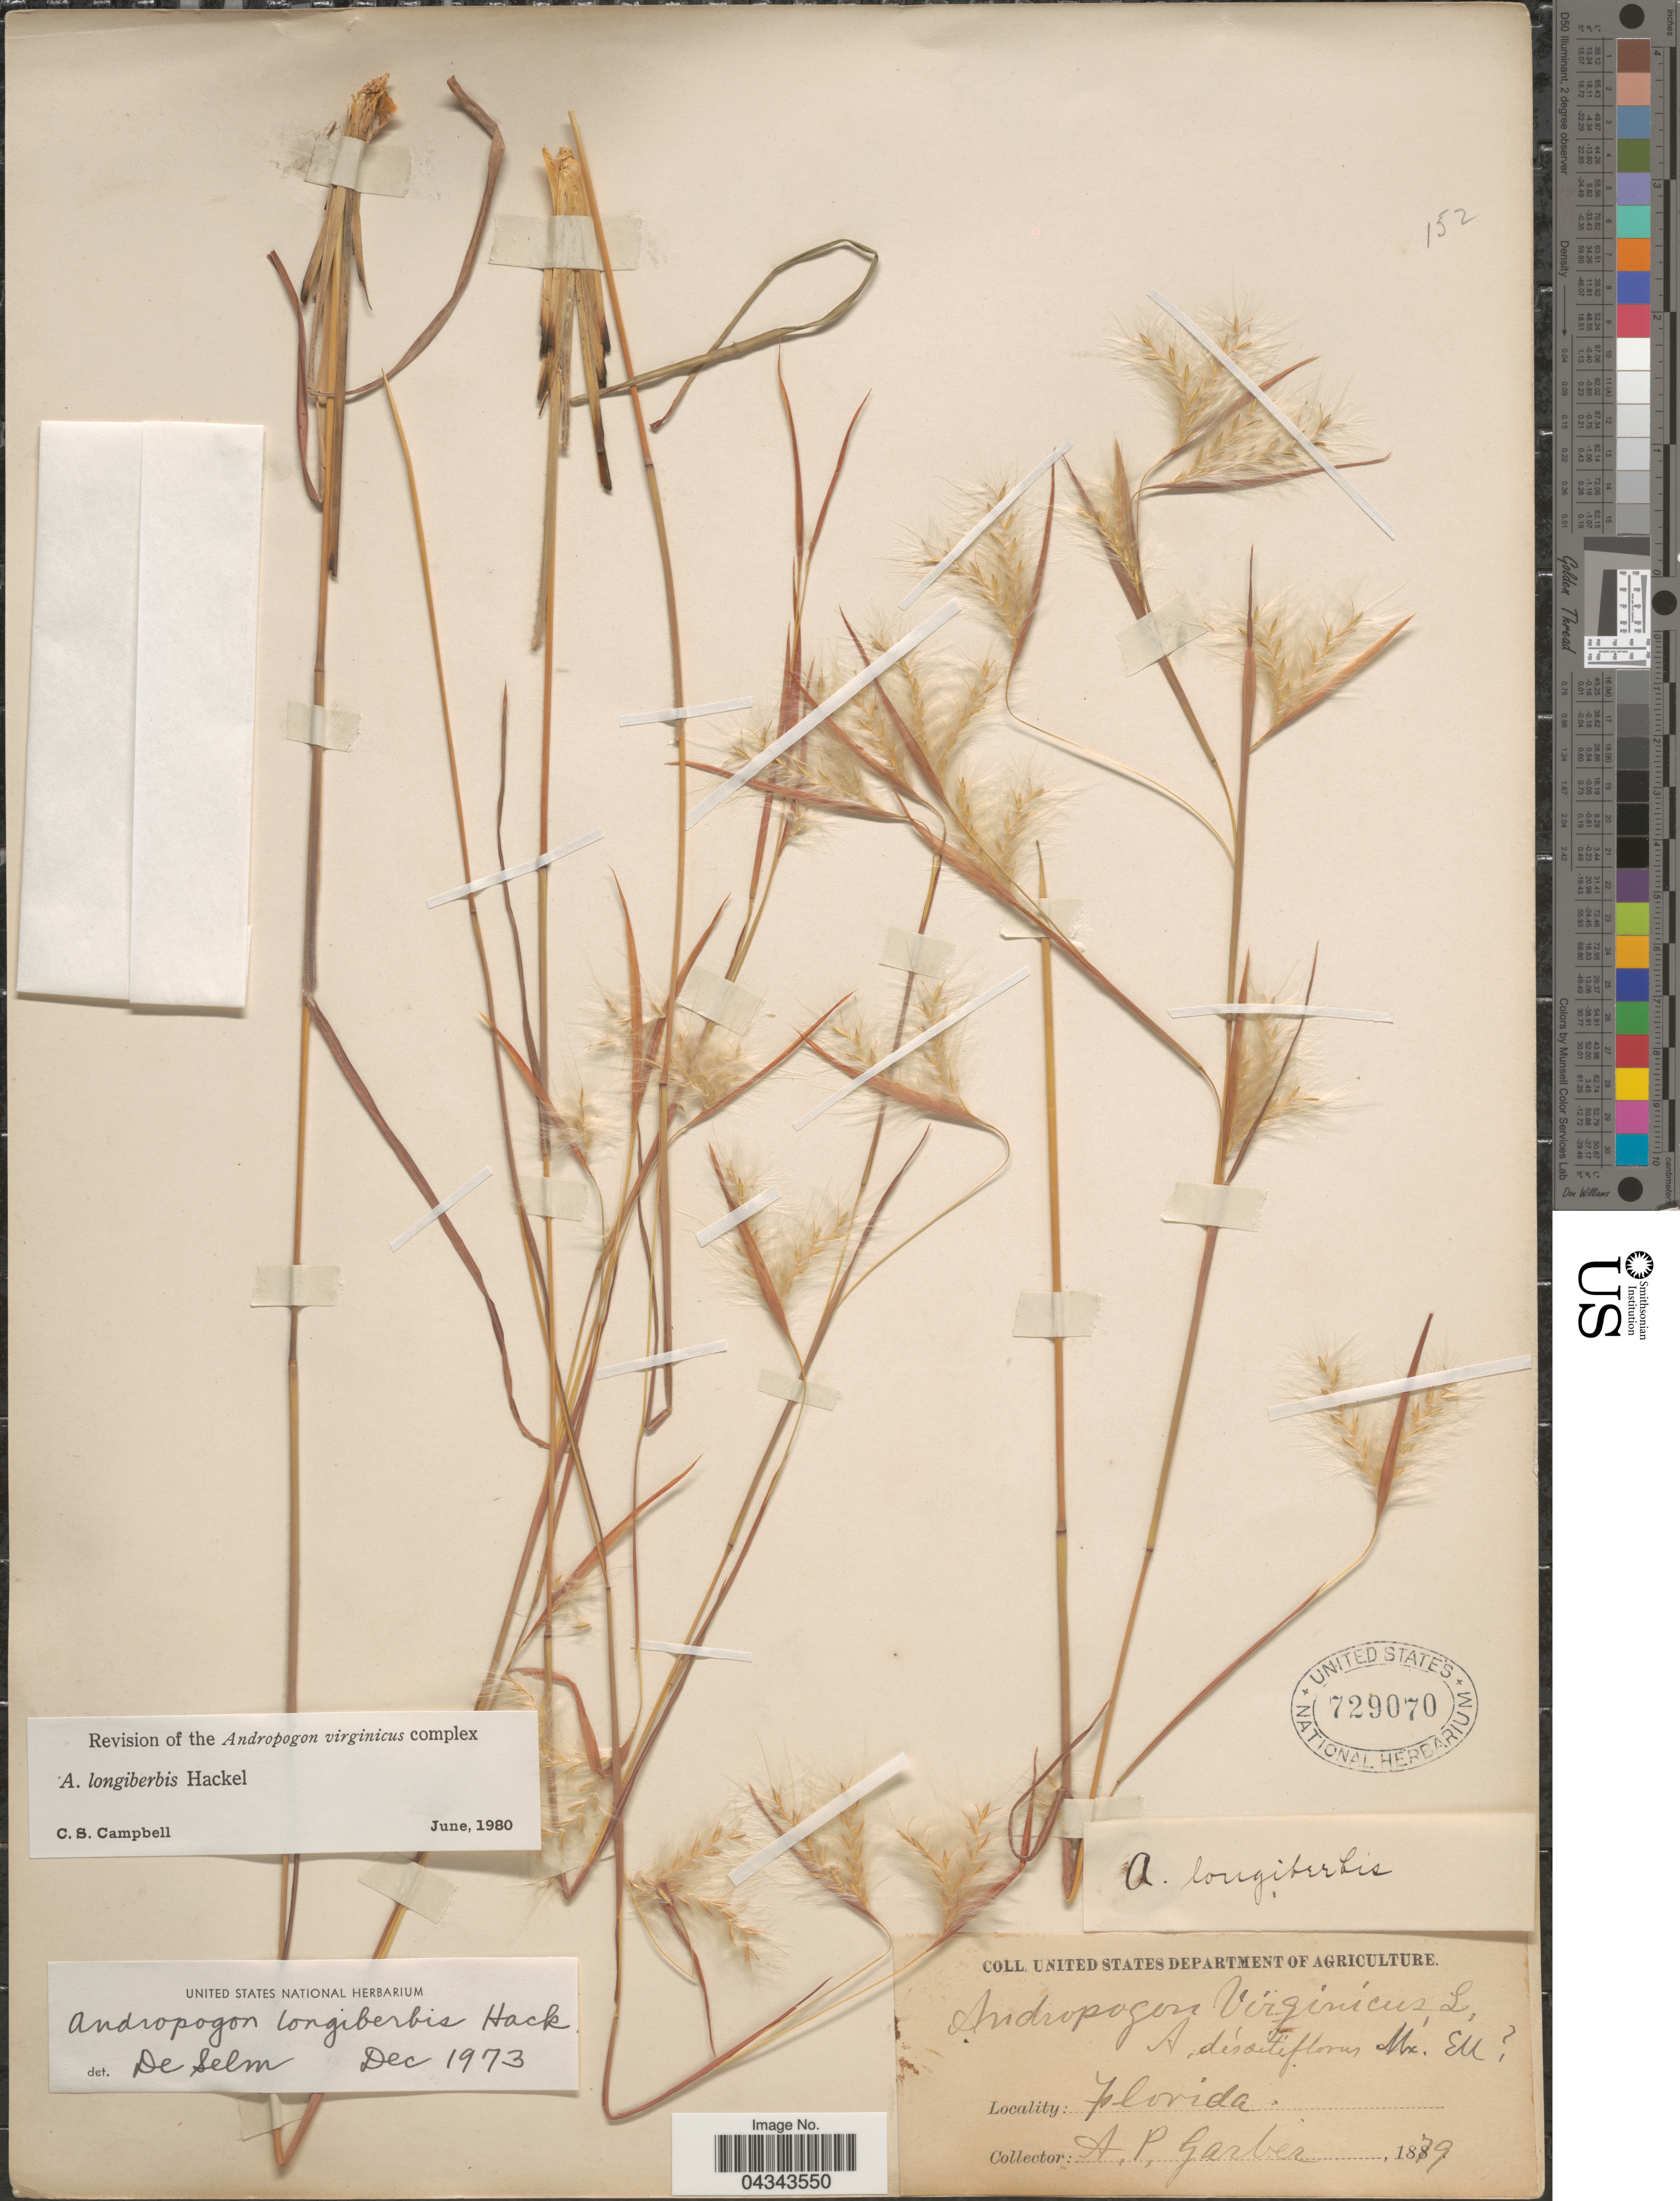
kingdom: Plantae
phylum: Tracheophyta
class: Liliopsida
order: Poales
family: Poaceae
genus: Andropogon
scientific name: Andropogon longiberbis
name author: Hack.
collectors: A. P. Garber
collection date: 1879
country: United States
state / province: Florida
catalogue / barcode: US 729070